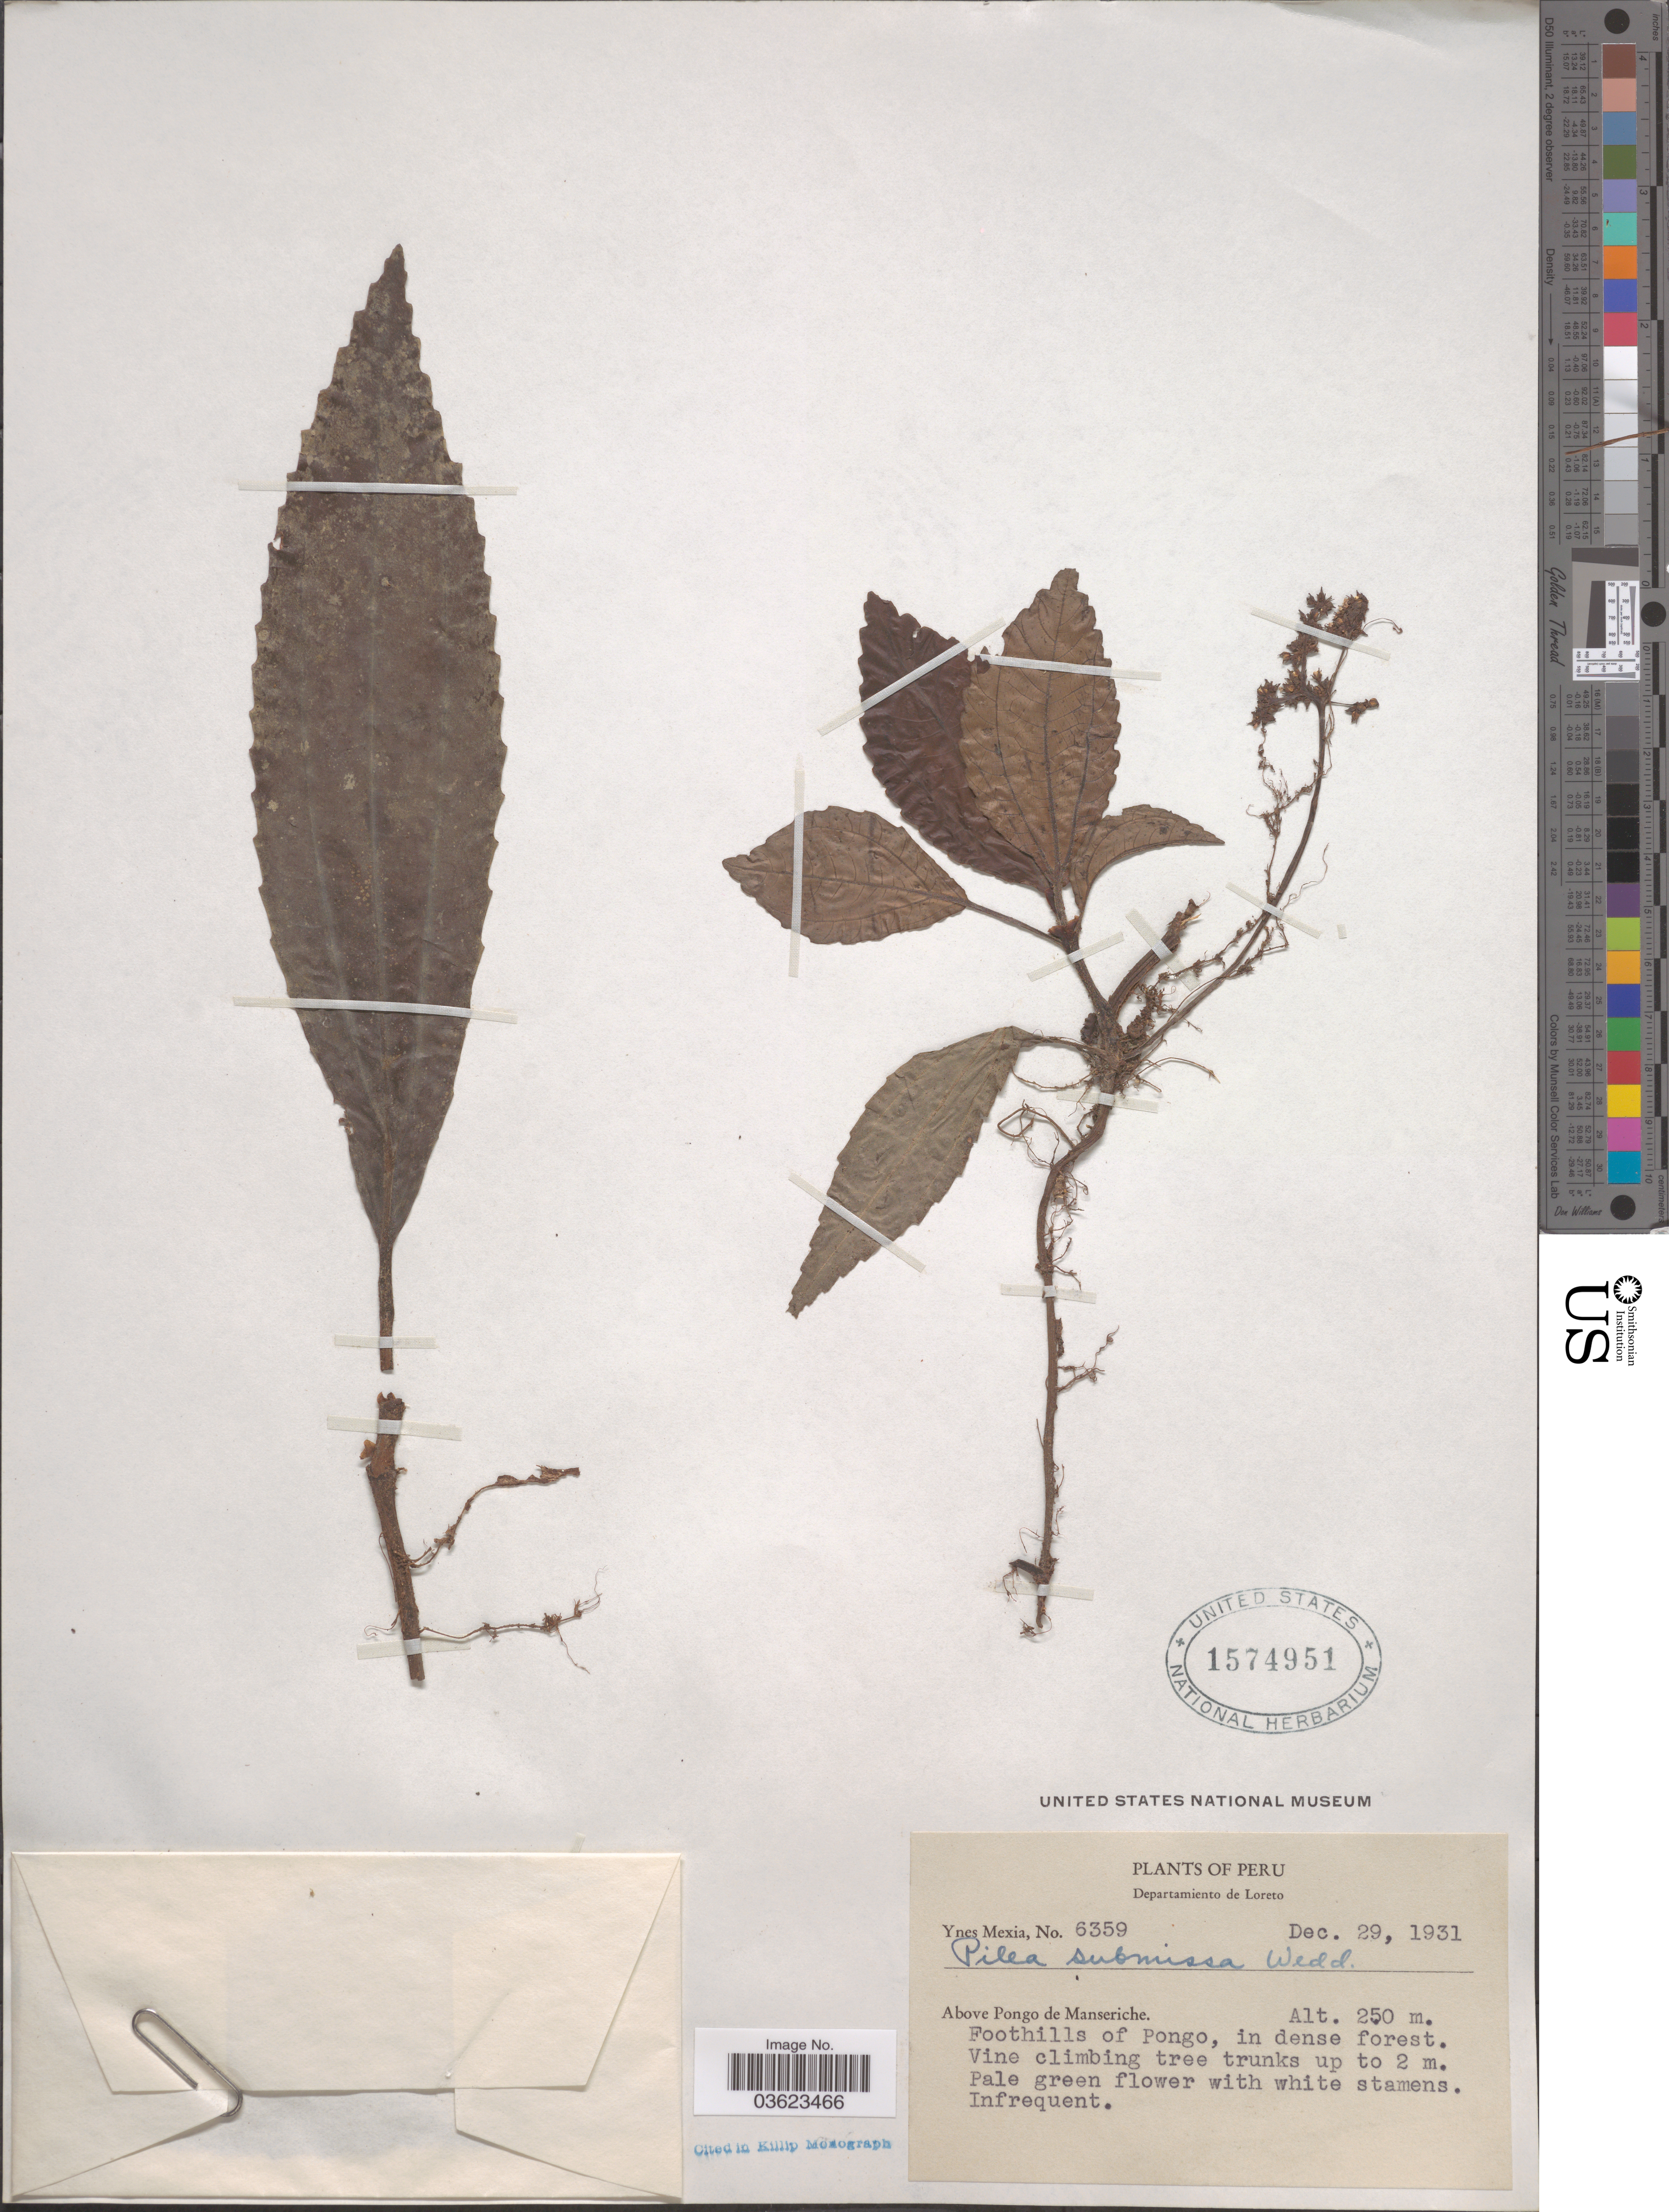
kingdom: Plantae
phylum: Tracheophyta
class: Magnoliopsida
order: Rosales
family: Urticaceae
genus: Pilea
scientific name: Pilea submissa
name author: Wedd.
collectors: Y. Mexia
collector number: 6359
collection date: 1931-12-29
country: Peru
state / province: Loreto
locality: Departamento de Loreto. Above Pongo de Manseriche. Foothills of Pongo, in dense forest.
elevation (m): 250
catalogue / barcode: US 1574951